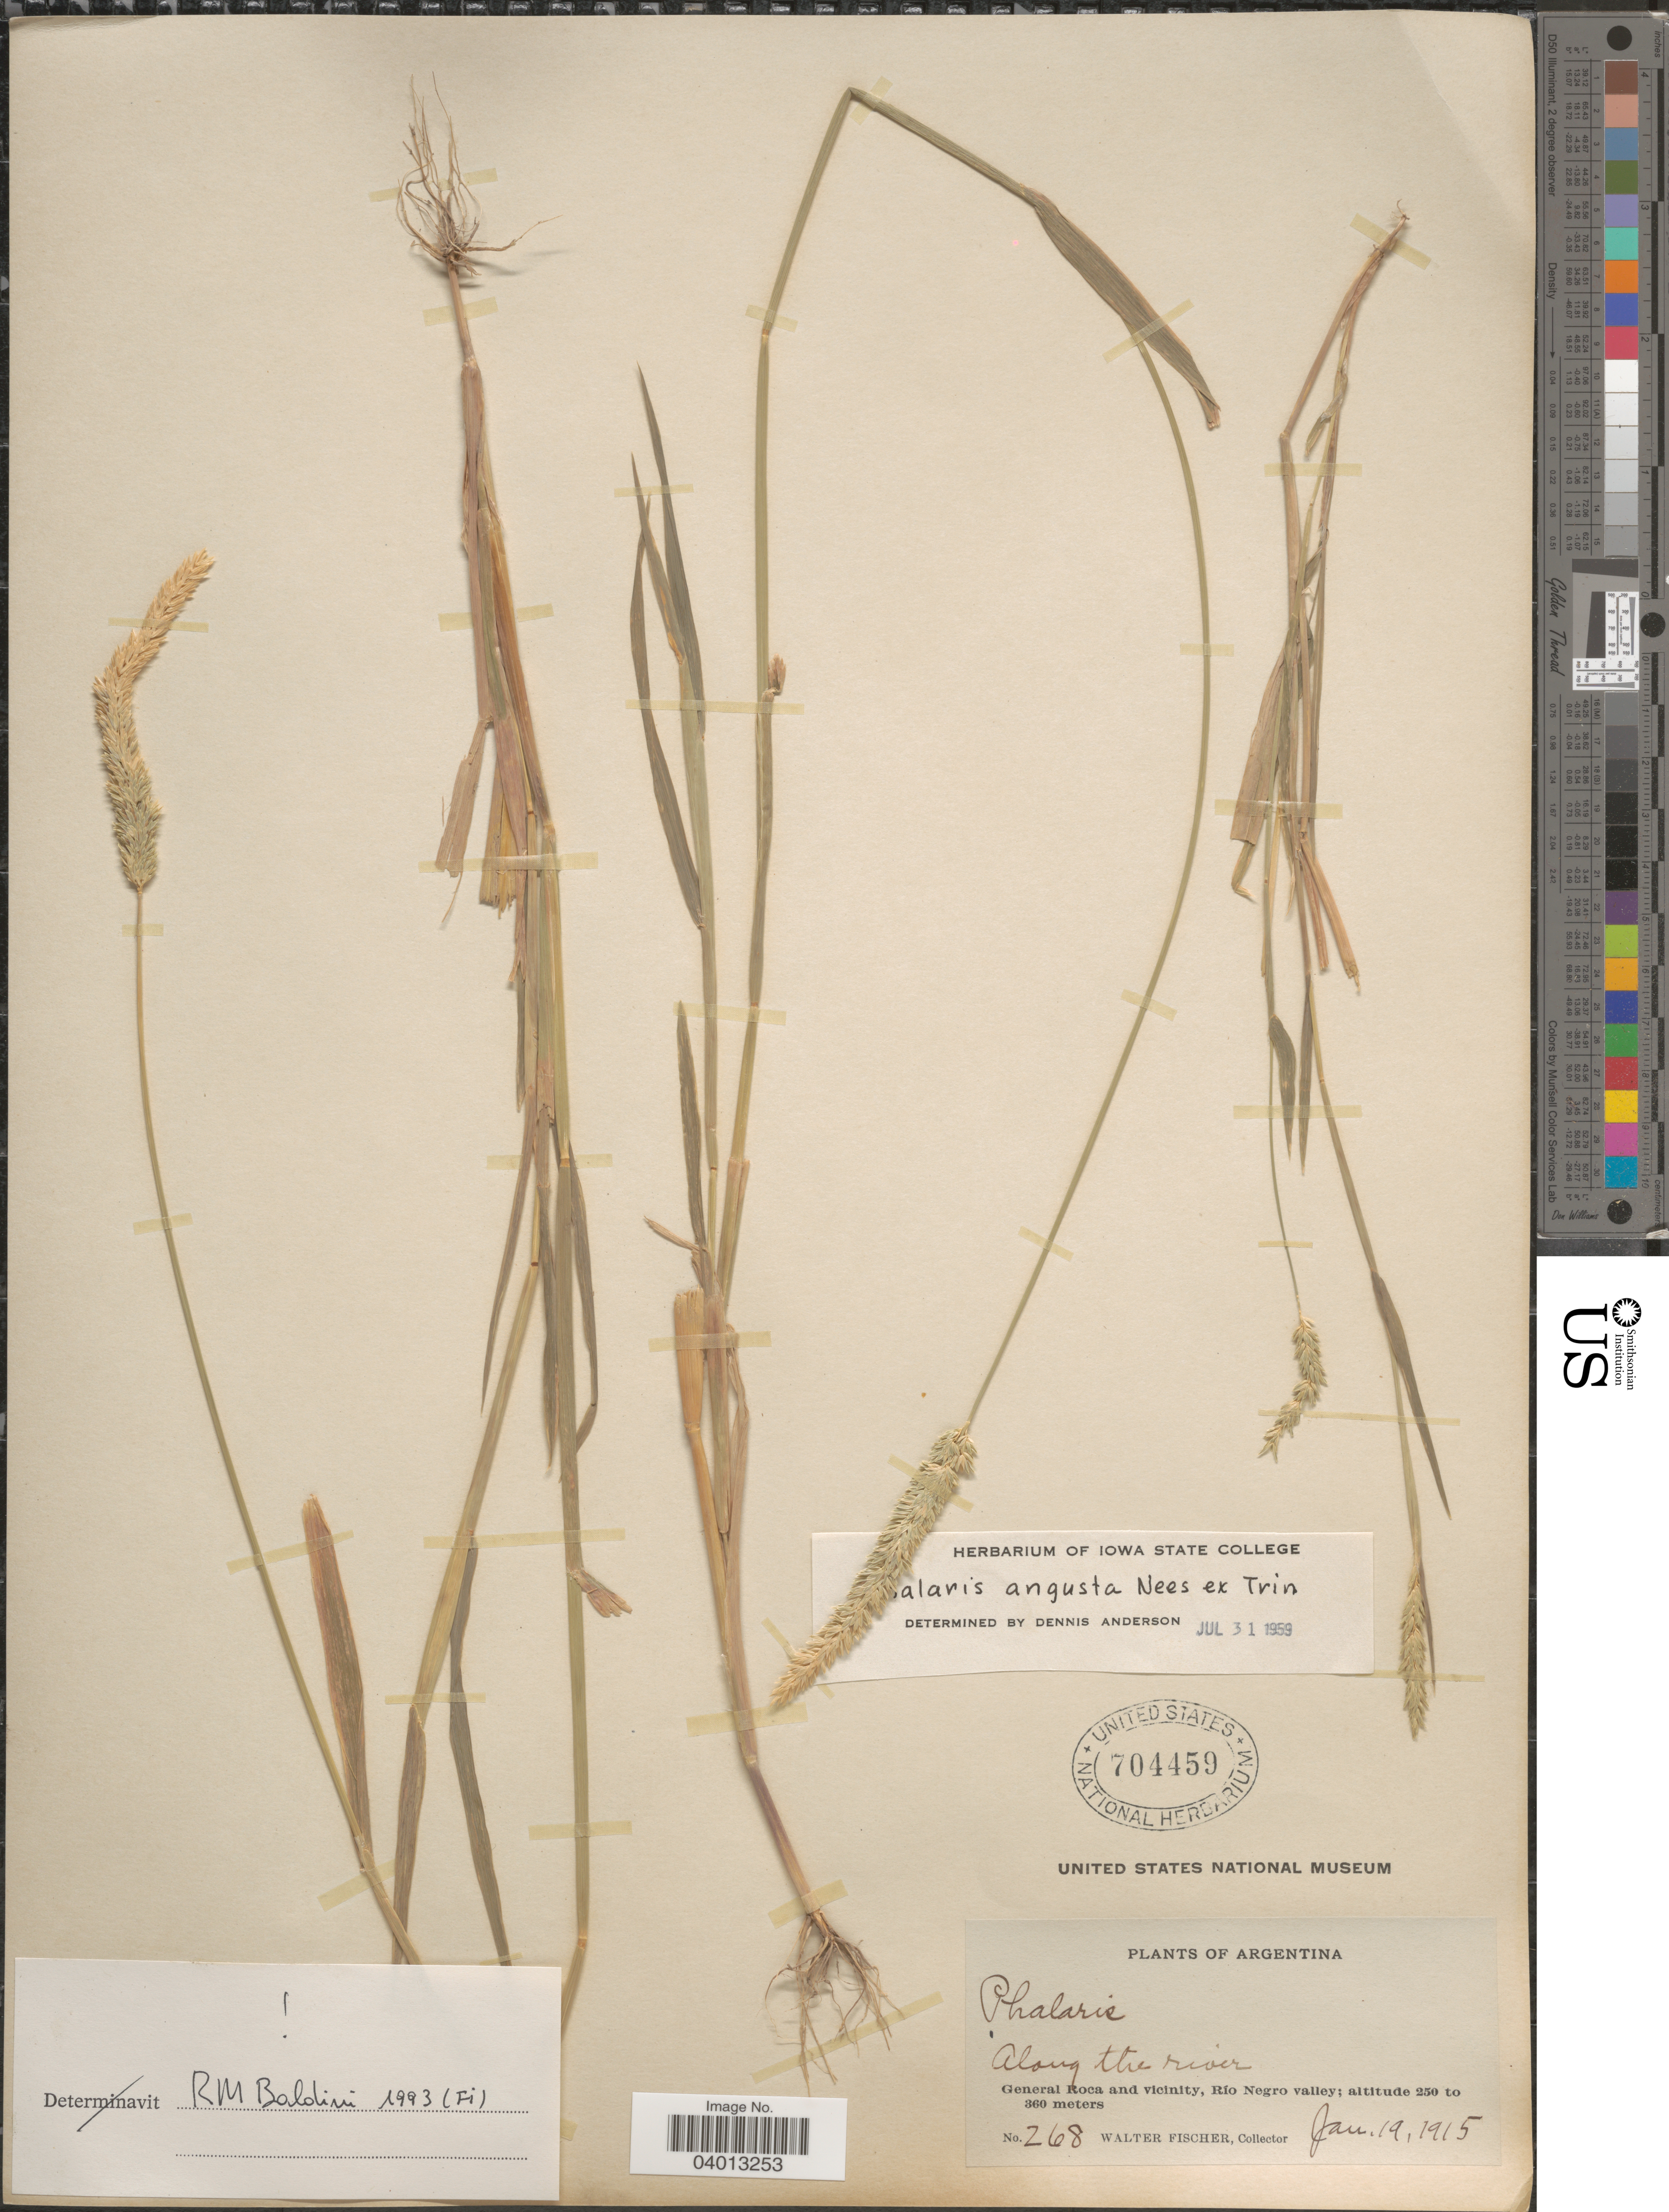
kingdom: Plantae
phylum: Tracheophyta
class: Liliopsida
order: Poales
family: Poaceae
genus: Phalaris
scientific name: Phalaris angusta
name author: Nees ex Trin.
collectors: W. Fischer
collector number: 268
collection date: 1915-01-19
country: Argentina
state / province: Rio Negro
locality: Along the river. General Roca and vicinity, Río Negro valley.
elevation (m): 250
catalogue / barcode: US 704459